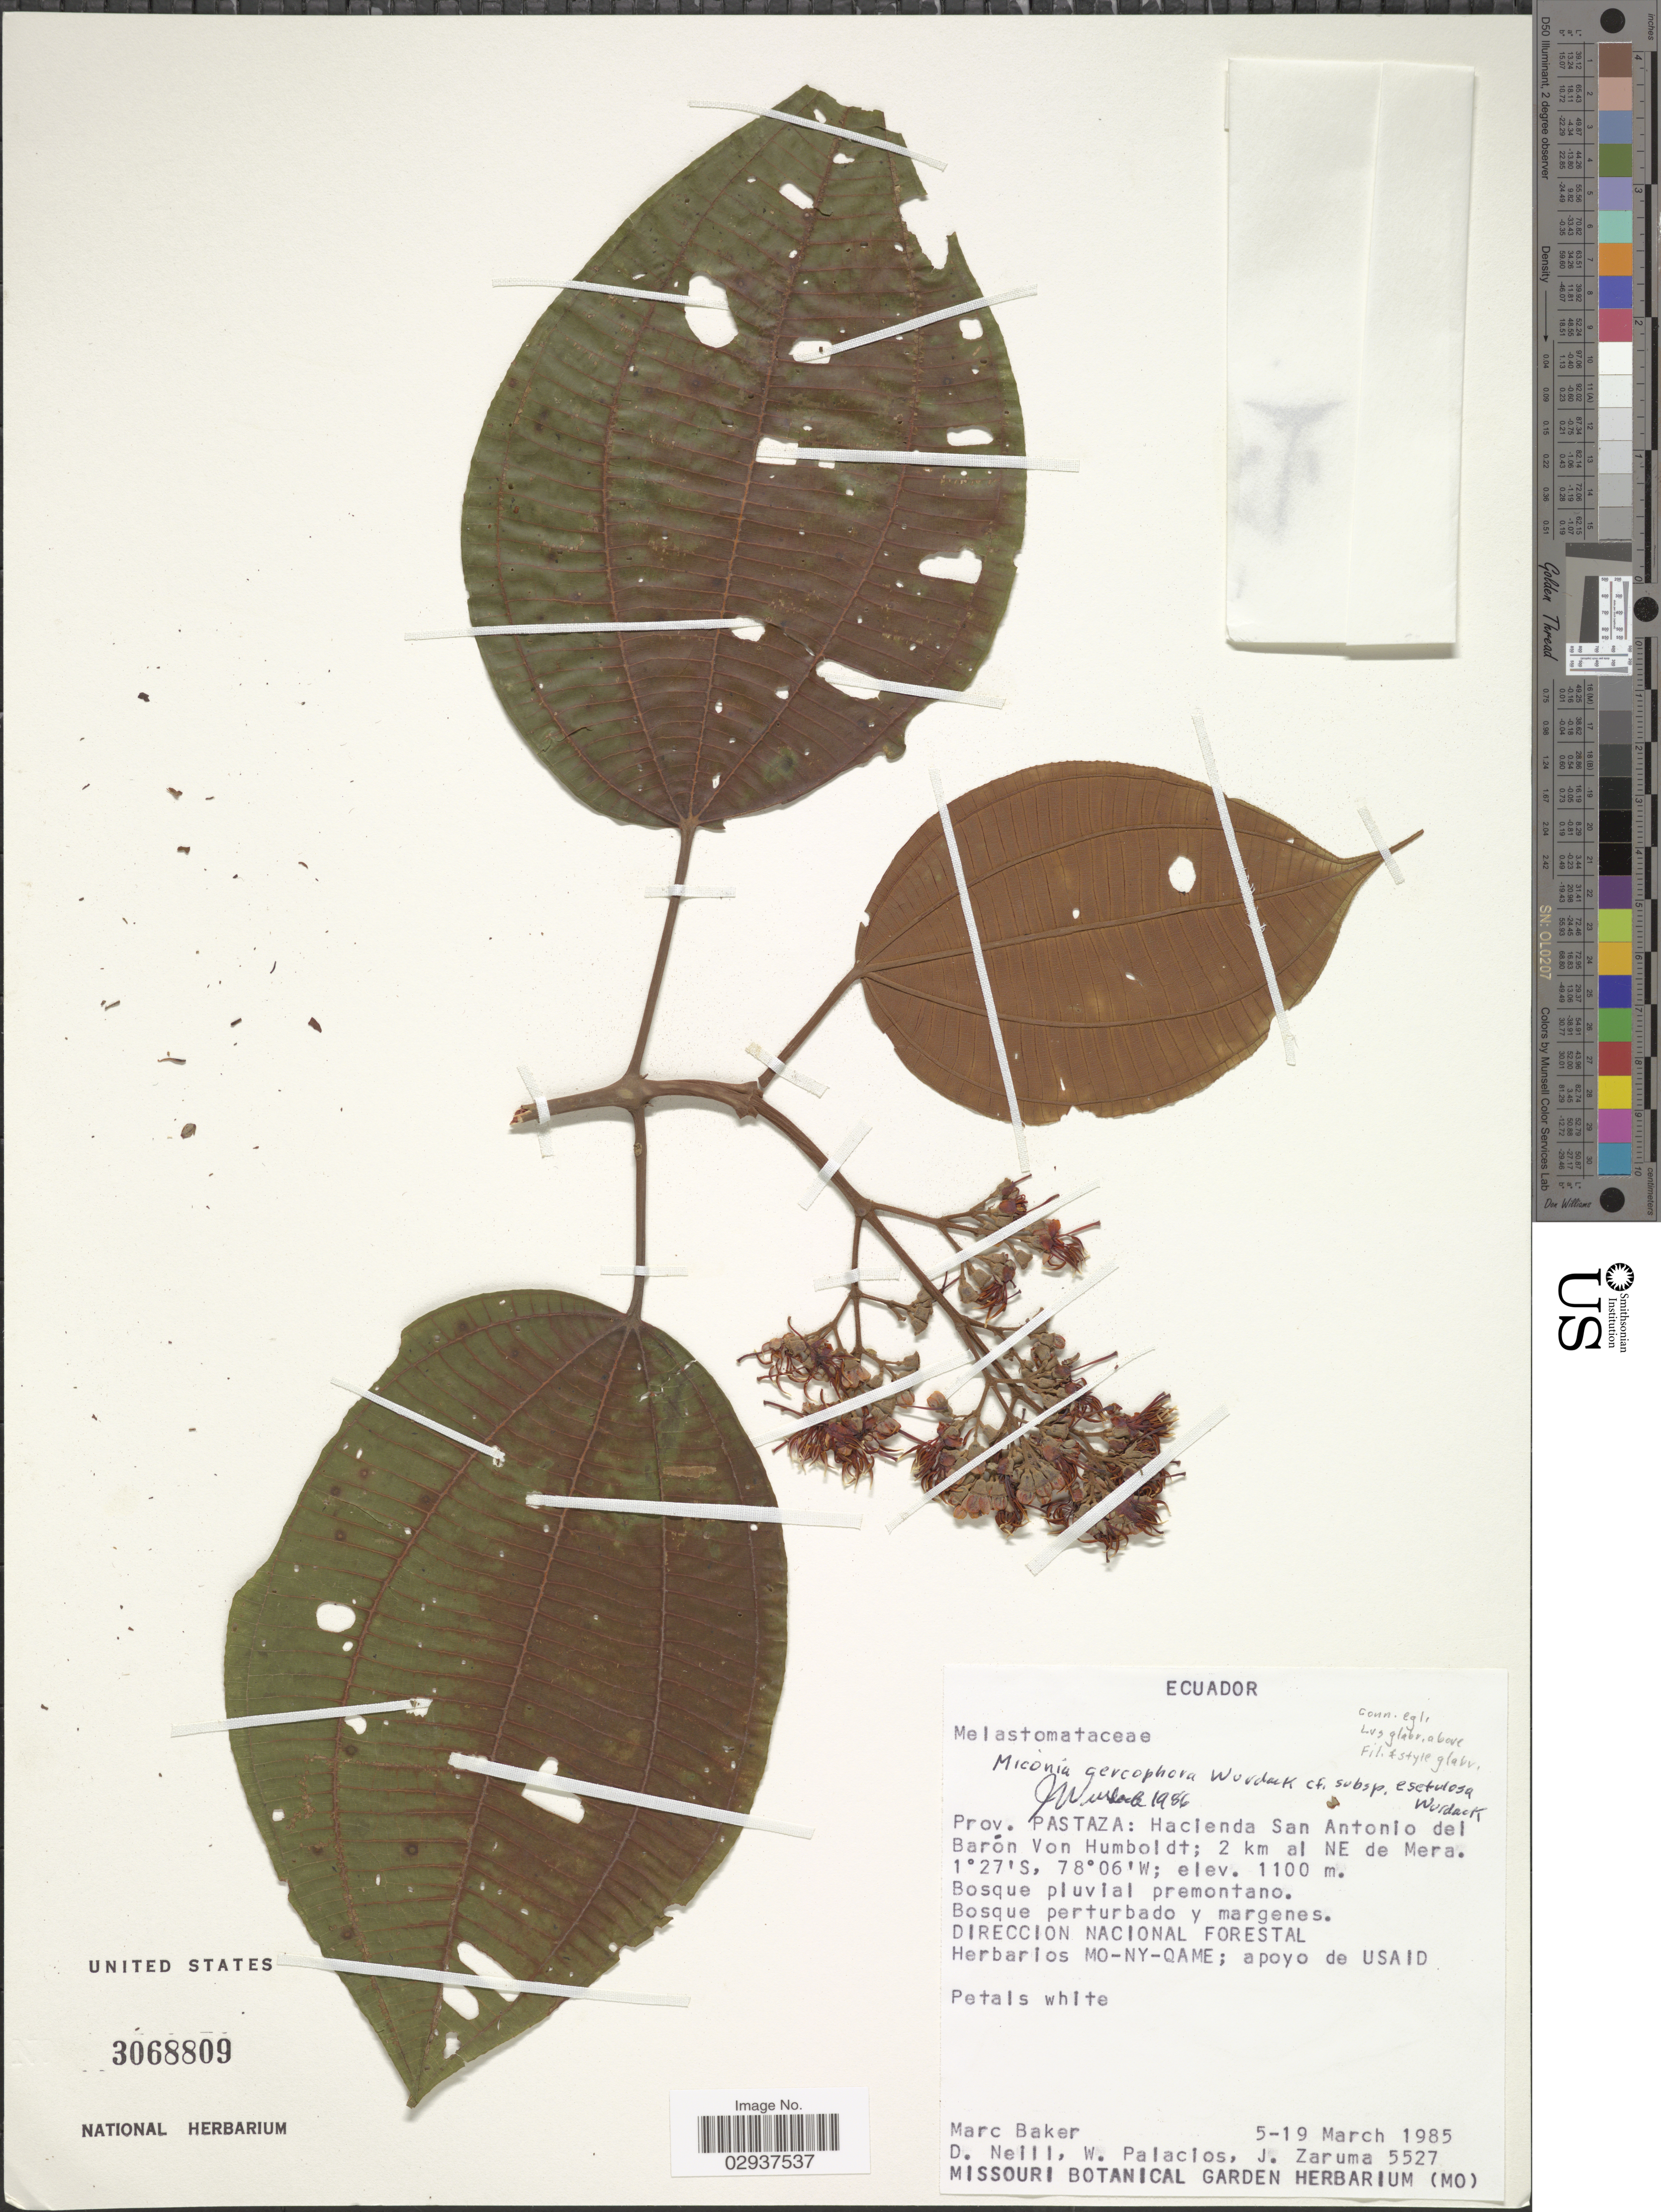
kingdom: Plantae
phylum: Tracheophyta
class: Magnoliopsida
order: Myrtales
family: Melastomataceae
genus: Miconia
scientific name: Miconia cercophora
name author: Wurdack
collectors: M. A. Baker, D. Neill, W. Palacios & J. Zaruma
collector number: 5527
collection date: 1985-03-05/1985-03-19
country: Ecuador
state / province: Pastaza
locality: Hacienda San Antonio del Barón Von Humboldt; 2 km al NE de Mera.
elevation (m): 1100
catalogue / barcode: US 3068809